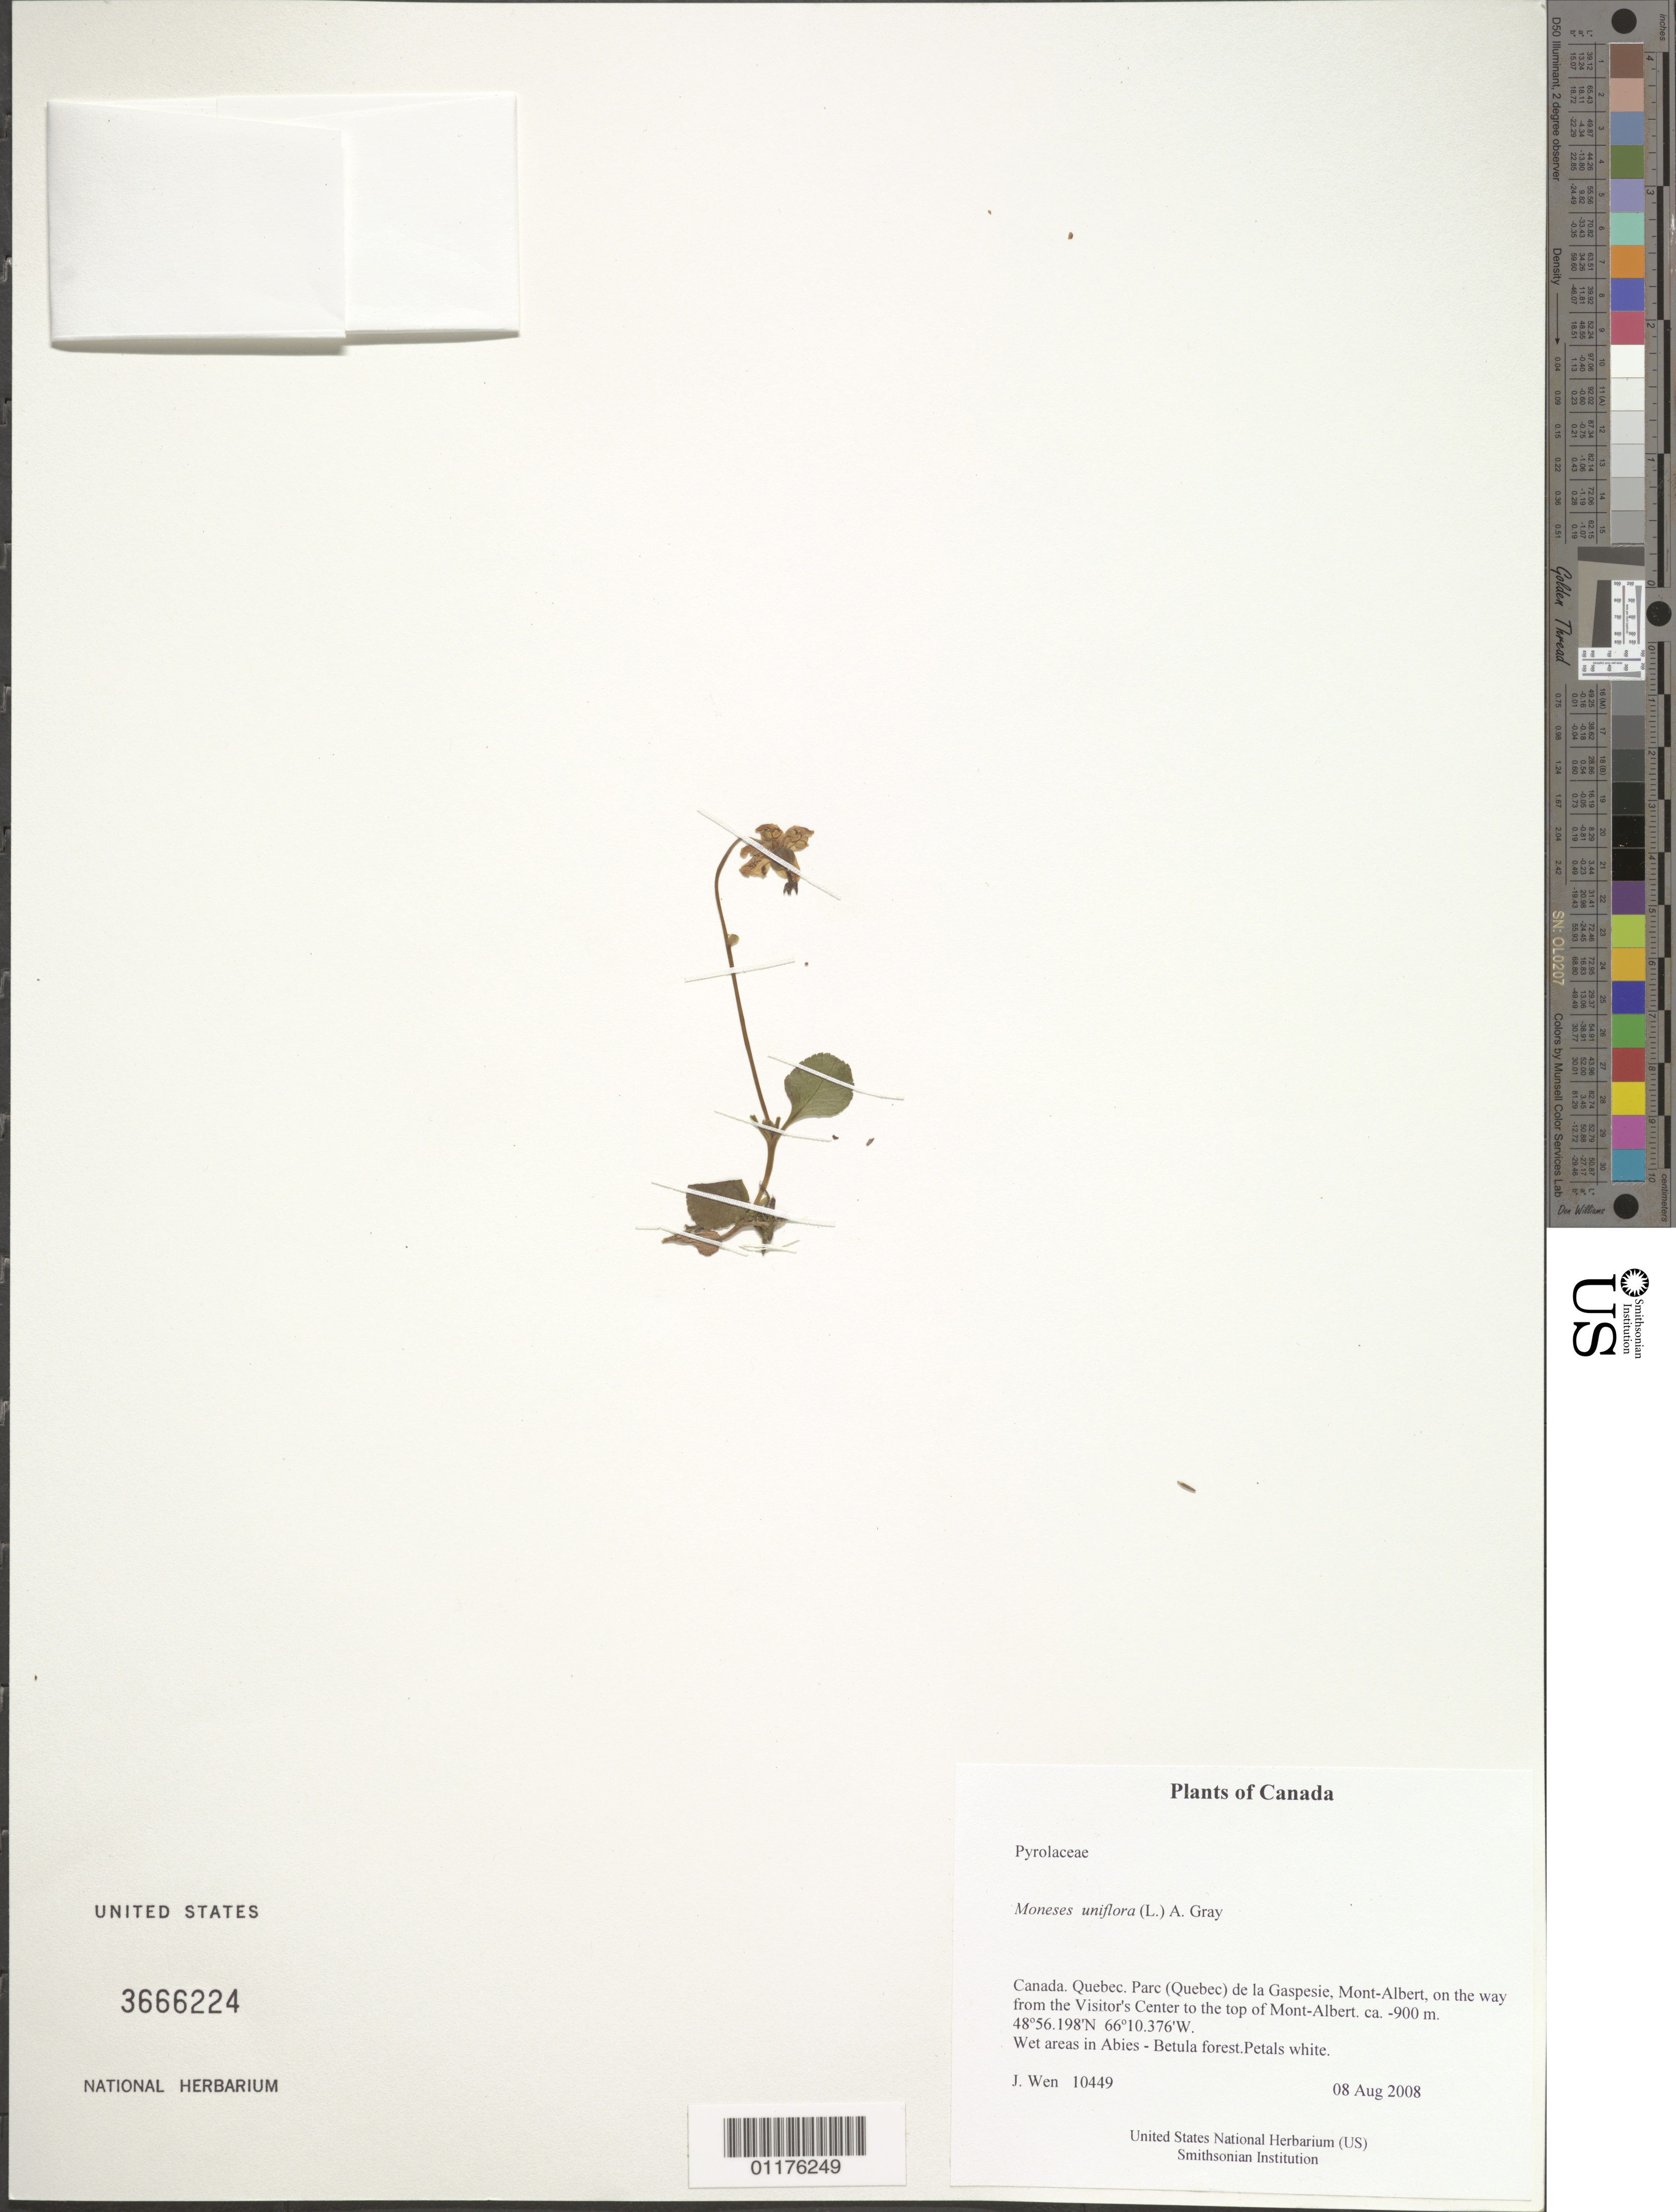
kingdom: Plantae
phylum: Tracheophyta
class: Magnoliopsida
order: Ericales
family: Ericaceae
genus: Moneses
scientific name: Moneses uniflora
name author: (L.) A. Gray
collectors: J. Wen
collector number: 10449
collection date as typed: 08 Aug 2008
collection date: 2008-08-08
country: Canada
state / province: Quebec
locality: Parc (Quebec) de la Gaspesie, Mont-Albert, on the way from the Visitor's Center to the top of Mont-Albert.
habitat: Wet areas in Abies - Betula forest.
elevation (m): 900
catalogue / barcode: US 3666224